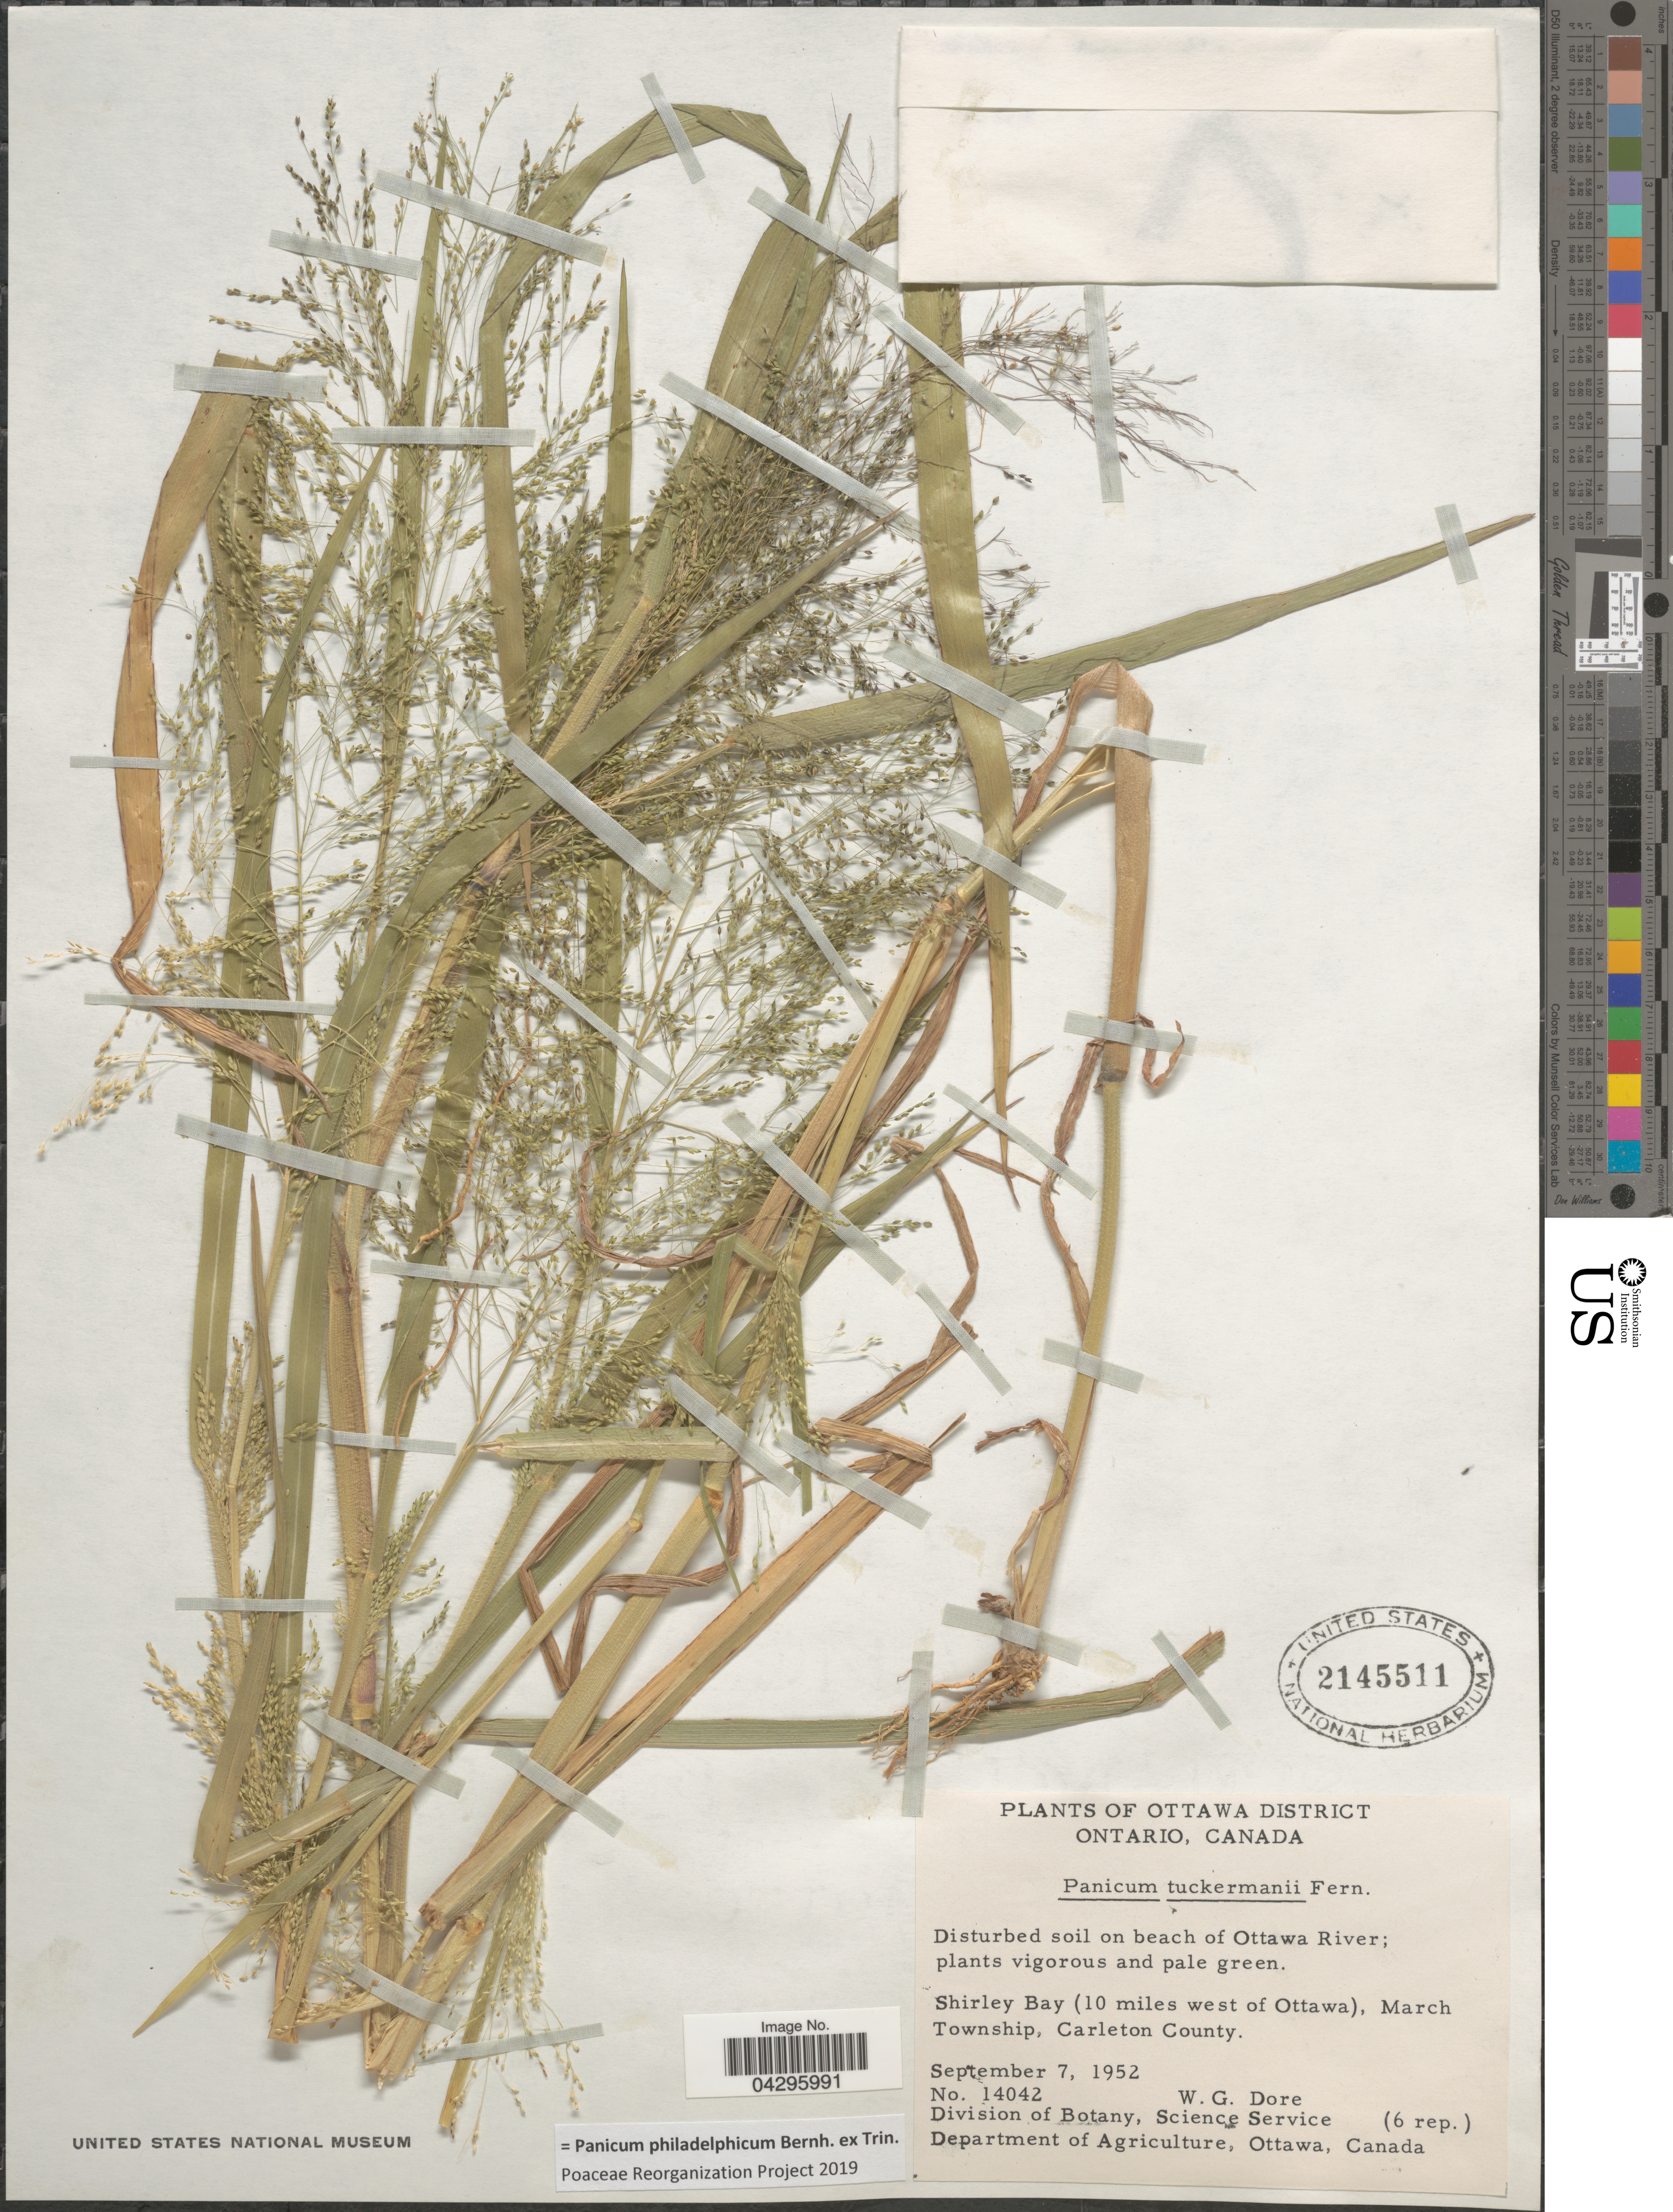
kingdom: Plantae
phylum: Tracheophyta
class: Liliopsida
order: Poales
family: Poaceae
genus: Panicum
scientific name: Panicum philadelphicum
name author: Bernh. ex Trin.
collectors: W. Dore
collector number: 14042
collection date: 1952-09-07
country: Canada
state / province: Ontario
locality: Ottawa District. Disturbed soil on beach of Ottawa River; Shirley Bay (10 miles west of Ottawa), March Township, Carleton County.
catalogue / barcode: US 2145511